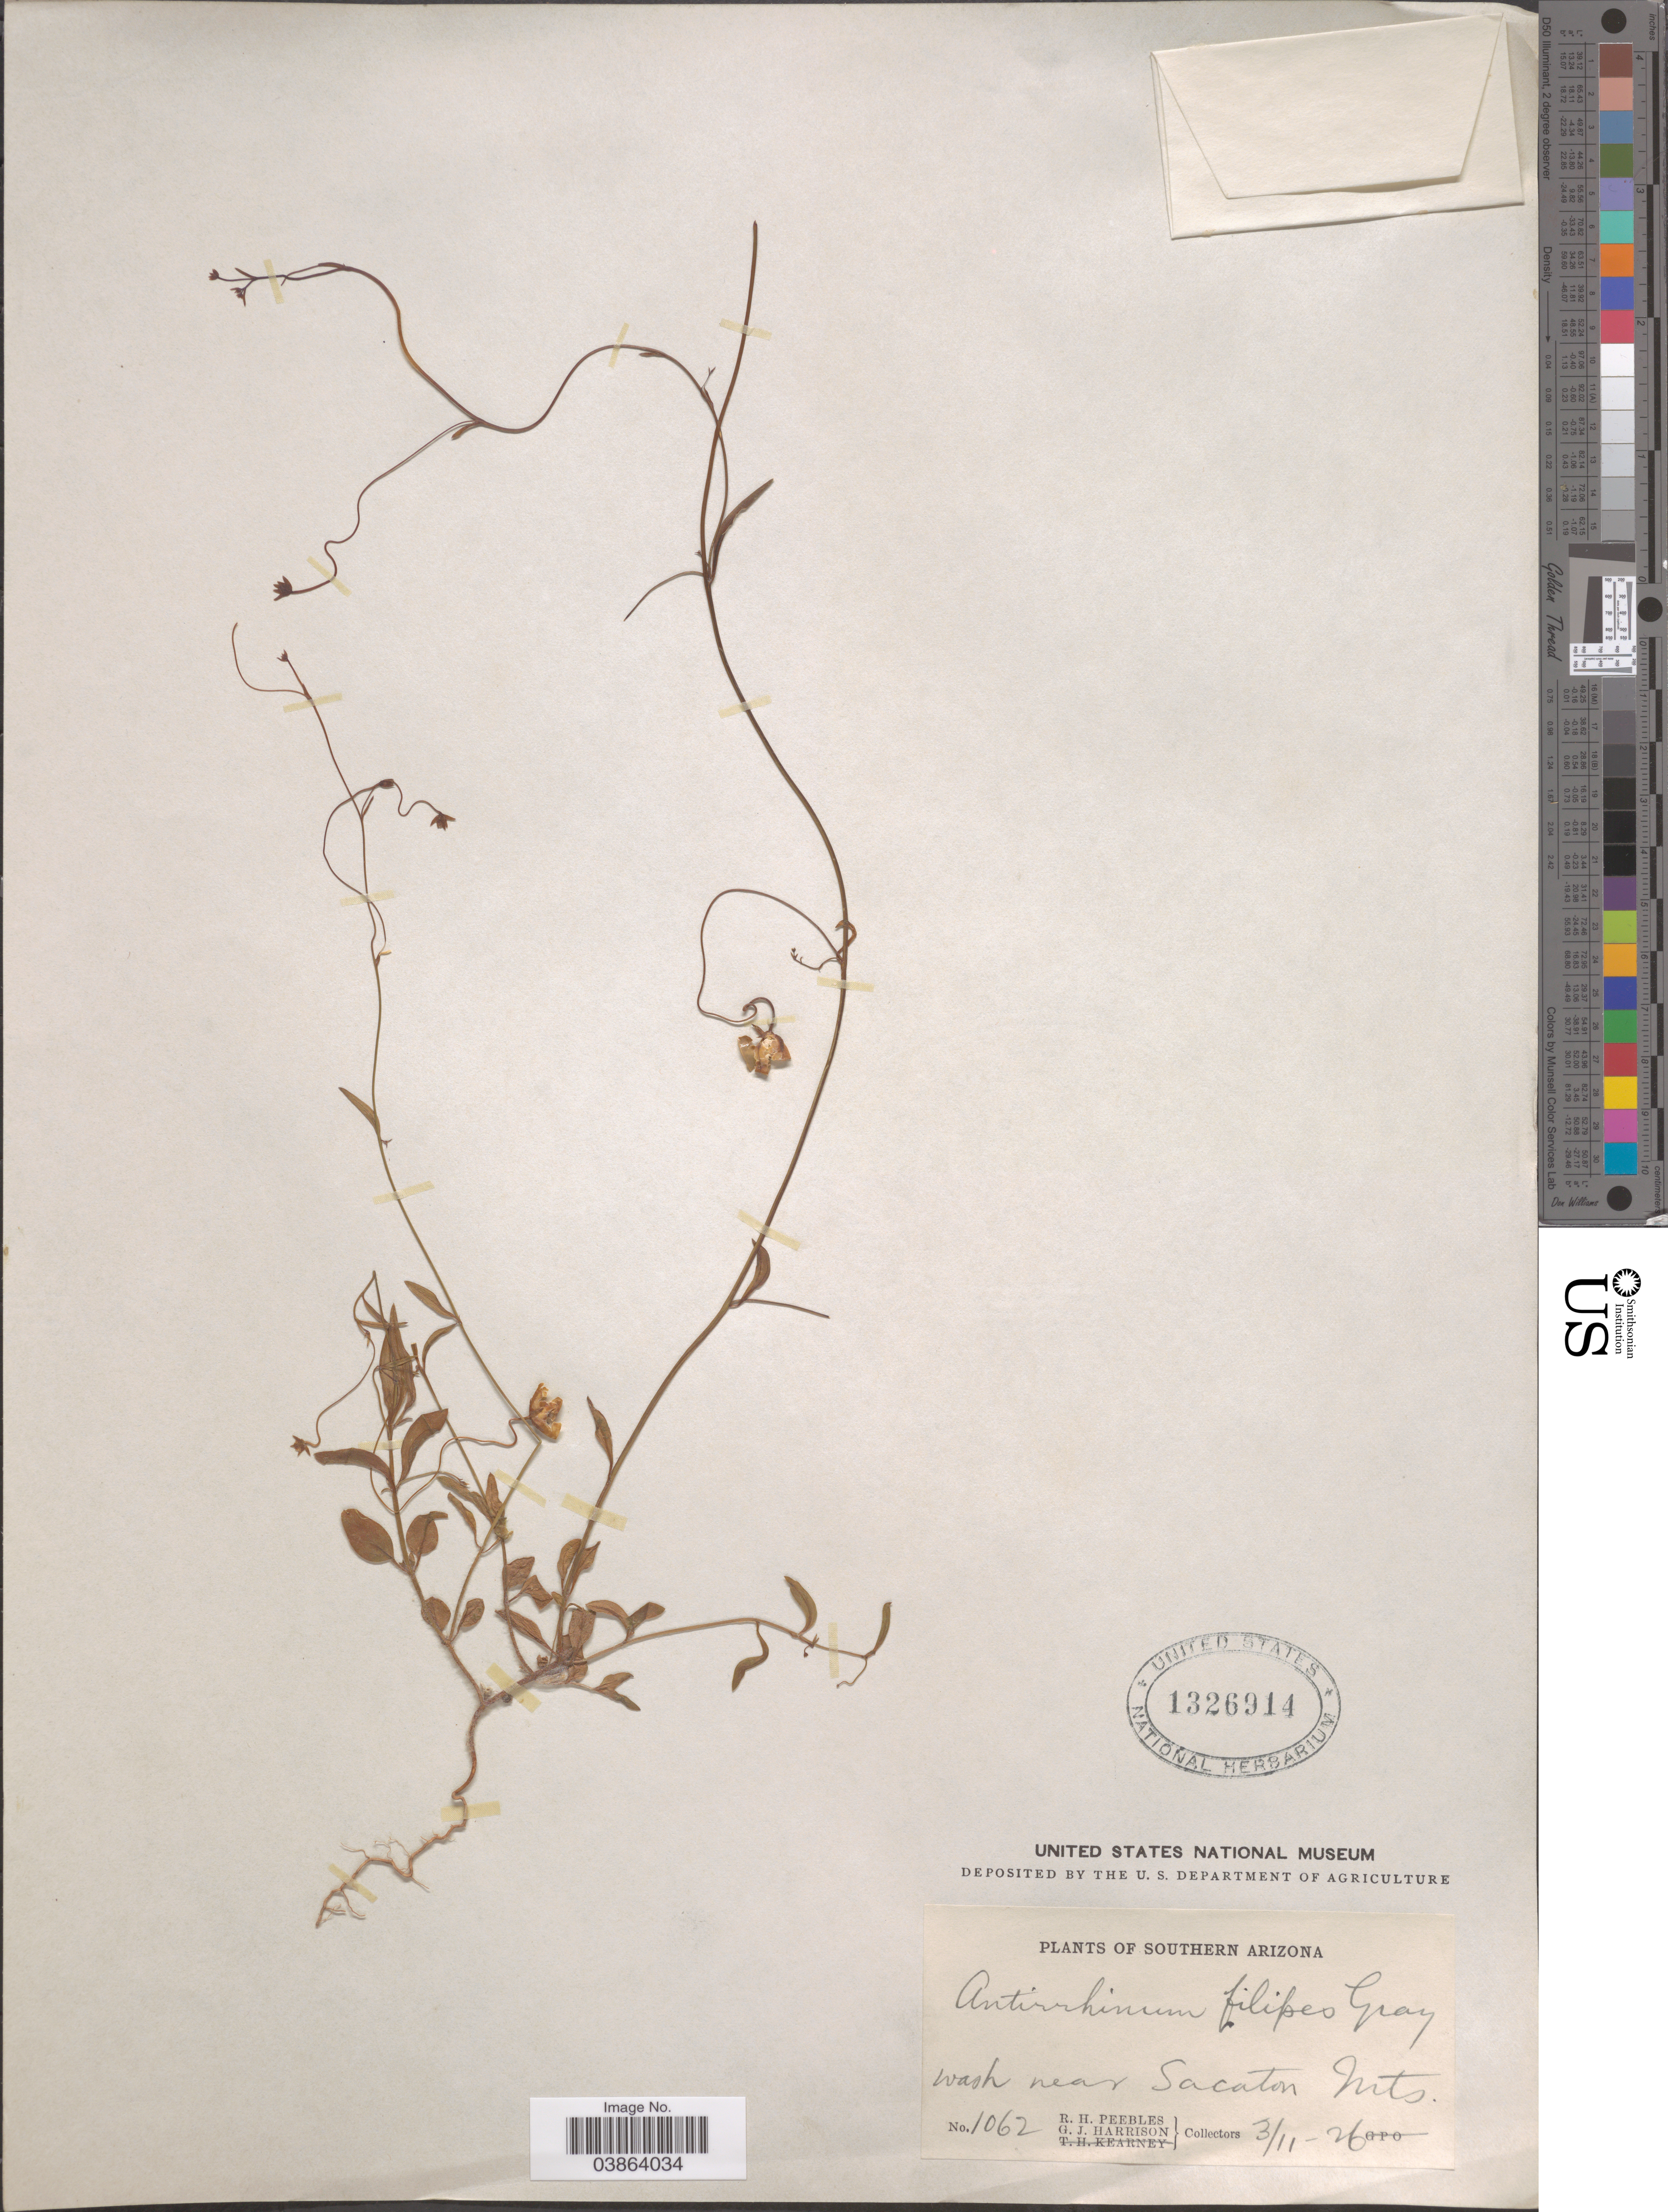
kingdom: Plantae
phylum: Tracheophyta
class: Magnoliopsida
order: Lamiales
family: Plantaginaceae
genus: Asarina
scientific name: Asarina filipes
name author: (A. Gray) Pennell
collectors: R. H. Peebles & G. J. Harrison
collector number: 1062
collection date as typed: Transcribed d/m/y: 11/3/26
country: United States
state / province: Arizona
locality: Southern Arizona. Wash near Sacaton Mts.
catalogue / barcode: US 1326914